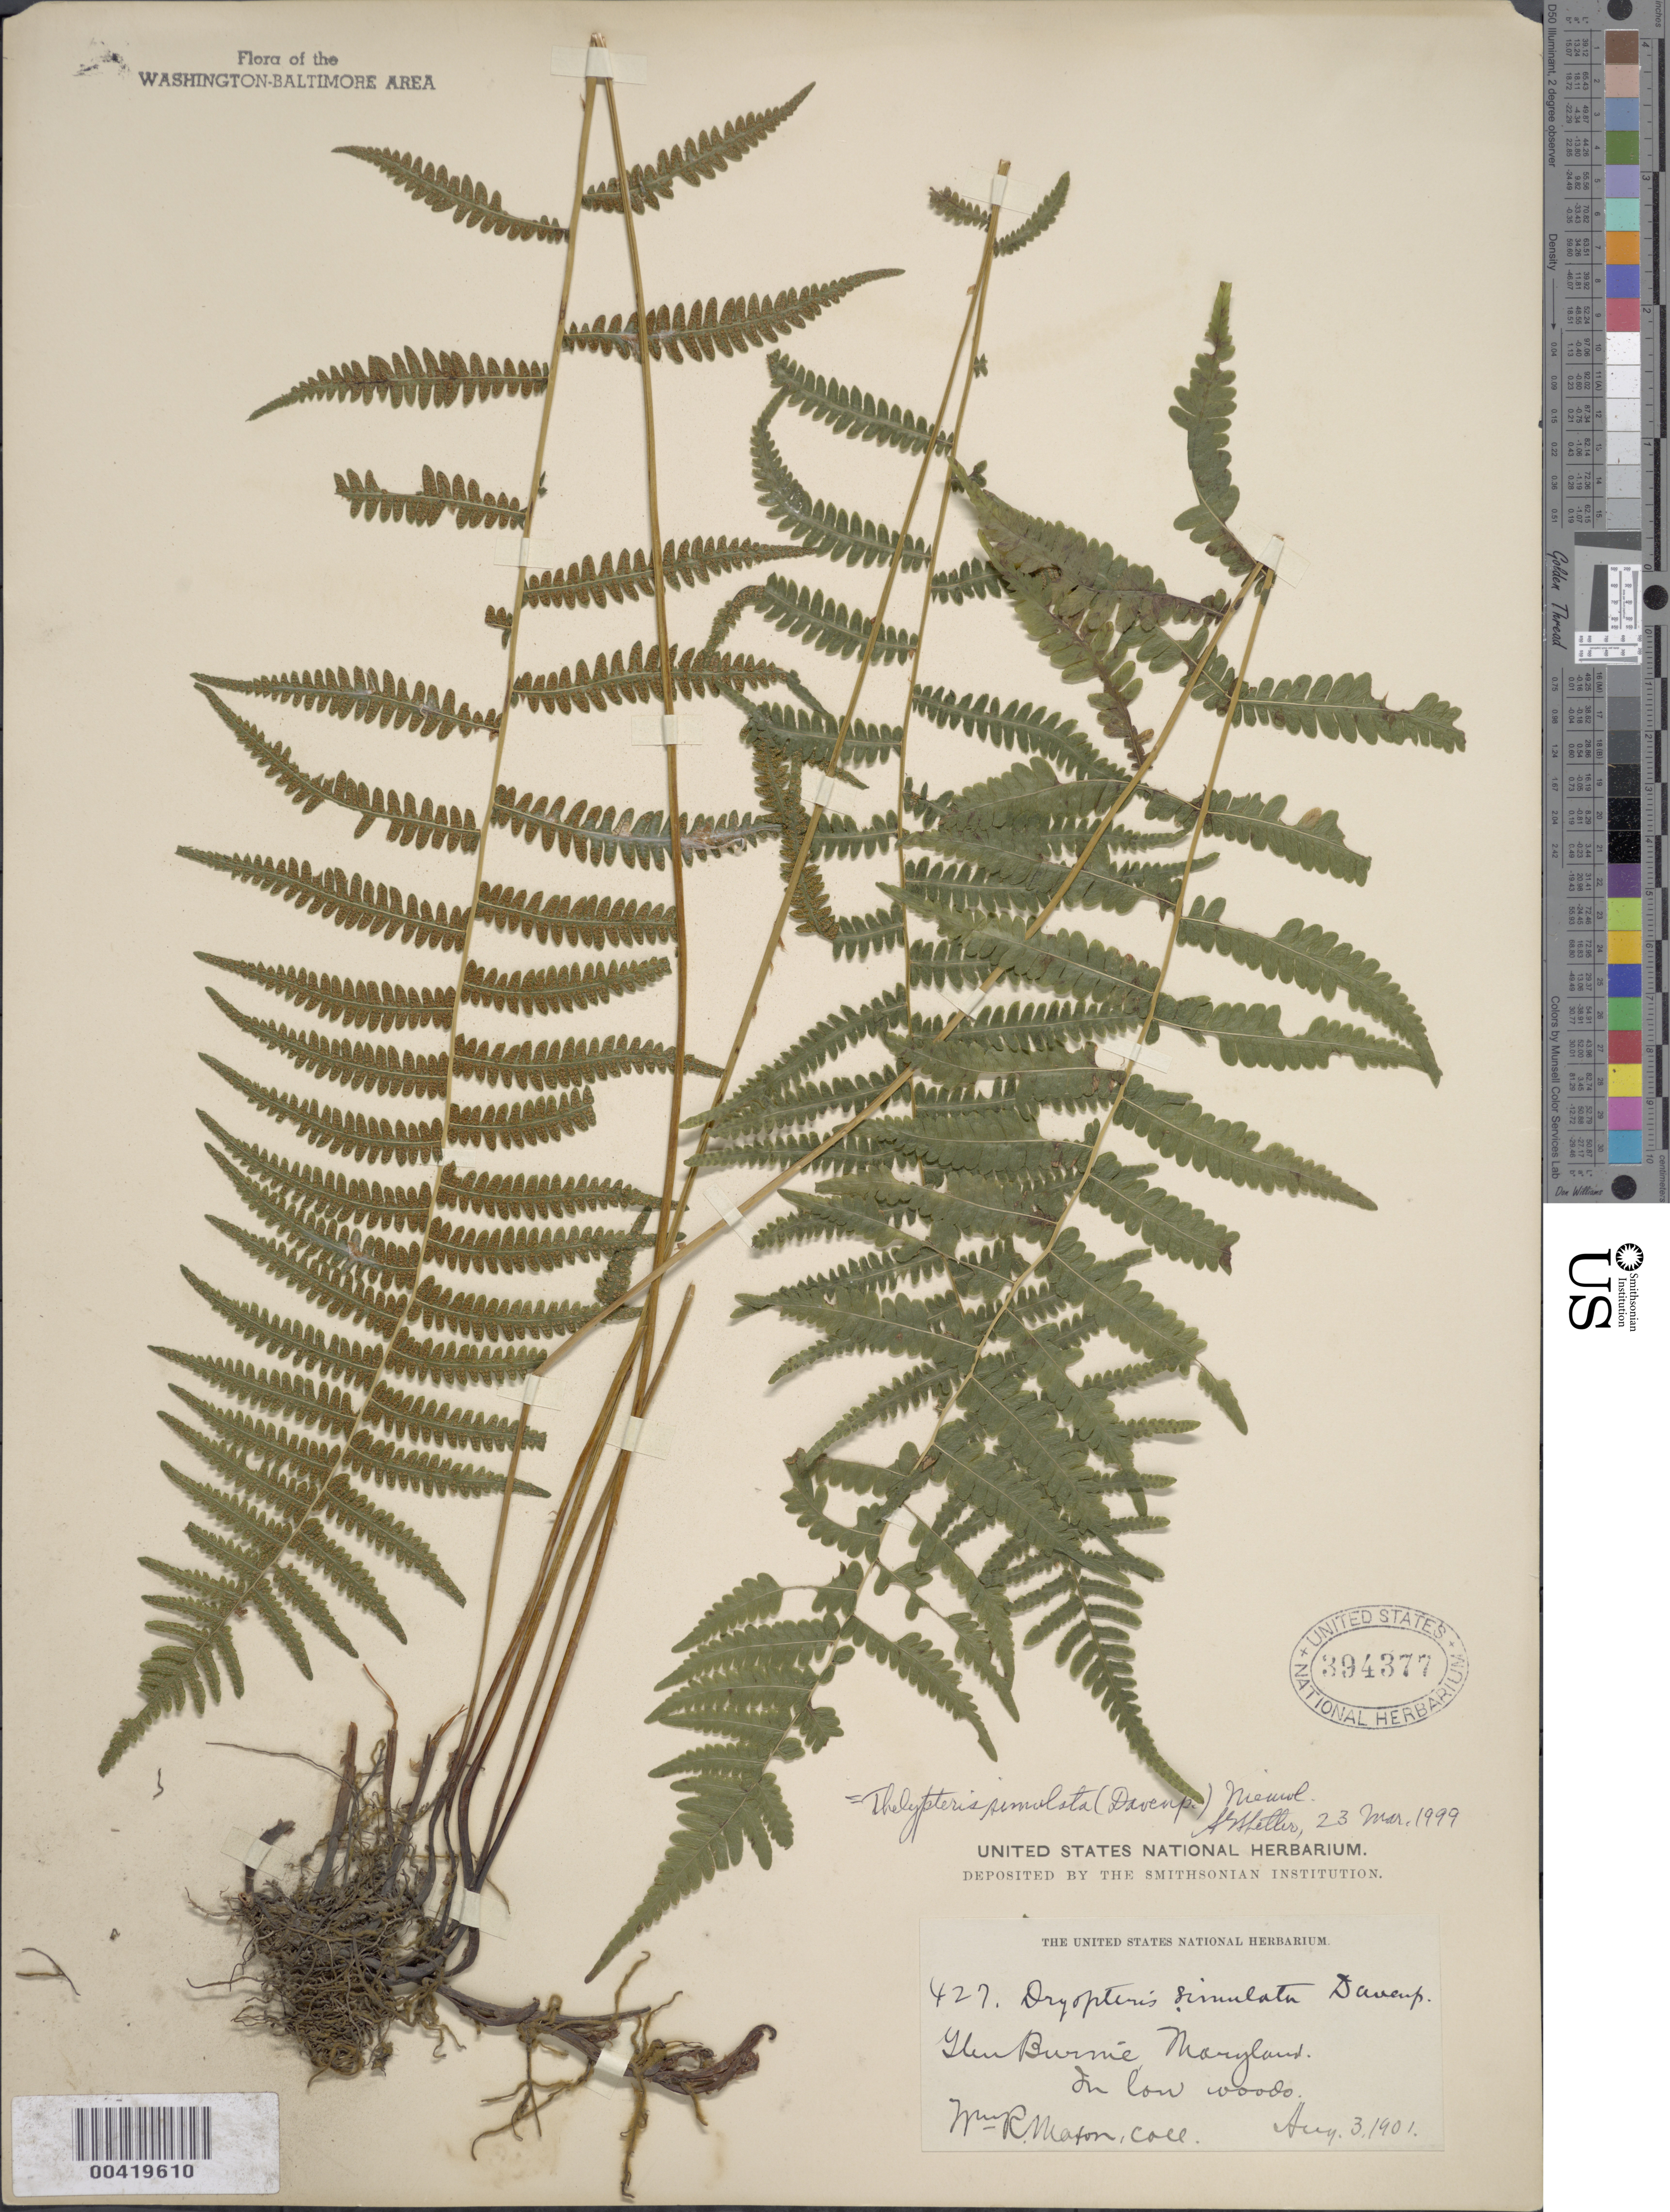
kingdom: Plantae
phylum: Tracheophyta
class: Polypodiopsida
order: Polypodiales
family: Thelypteridaceae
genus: Parathelypteris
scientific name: Parathelypteris simulata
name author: (Davenp.) Holttum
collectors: W. R. Maxon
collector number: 427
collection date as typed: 03 Aug 1901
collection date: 1901-08-03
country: United States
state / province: Maryland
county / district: Anne Arundel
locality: Glen Burnie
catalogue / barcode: US 394377